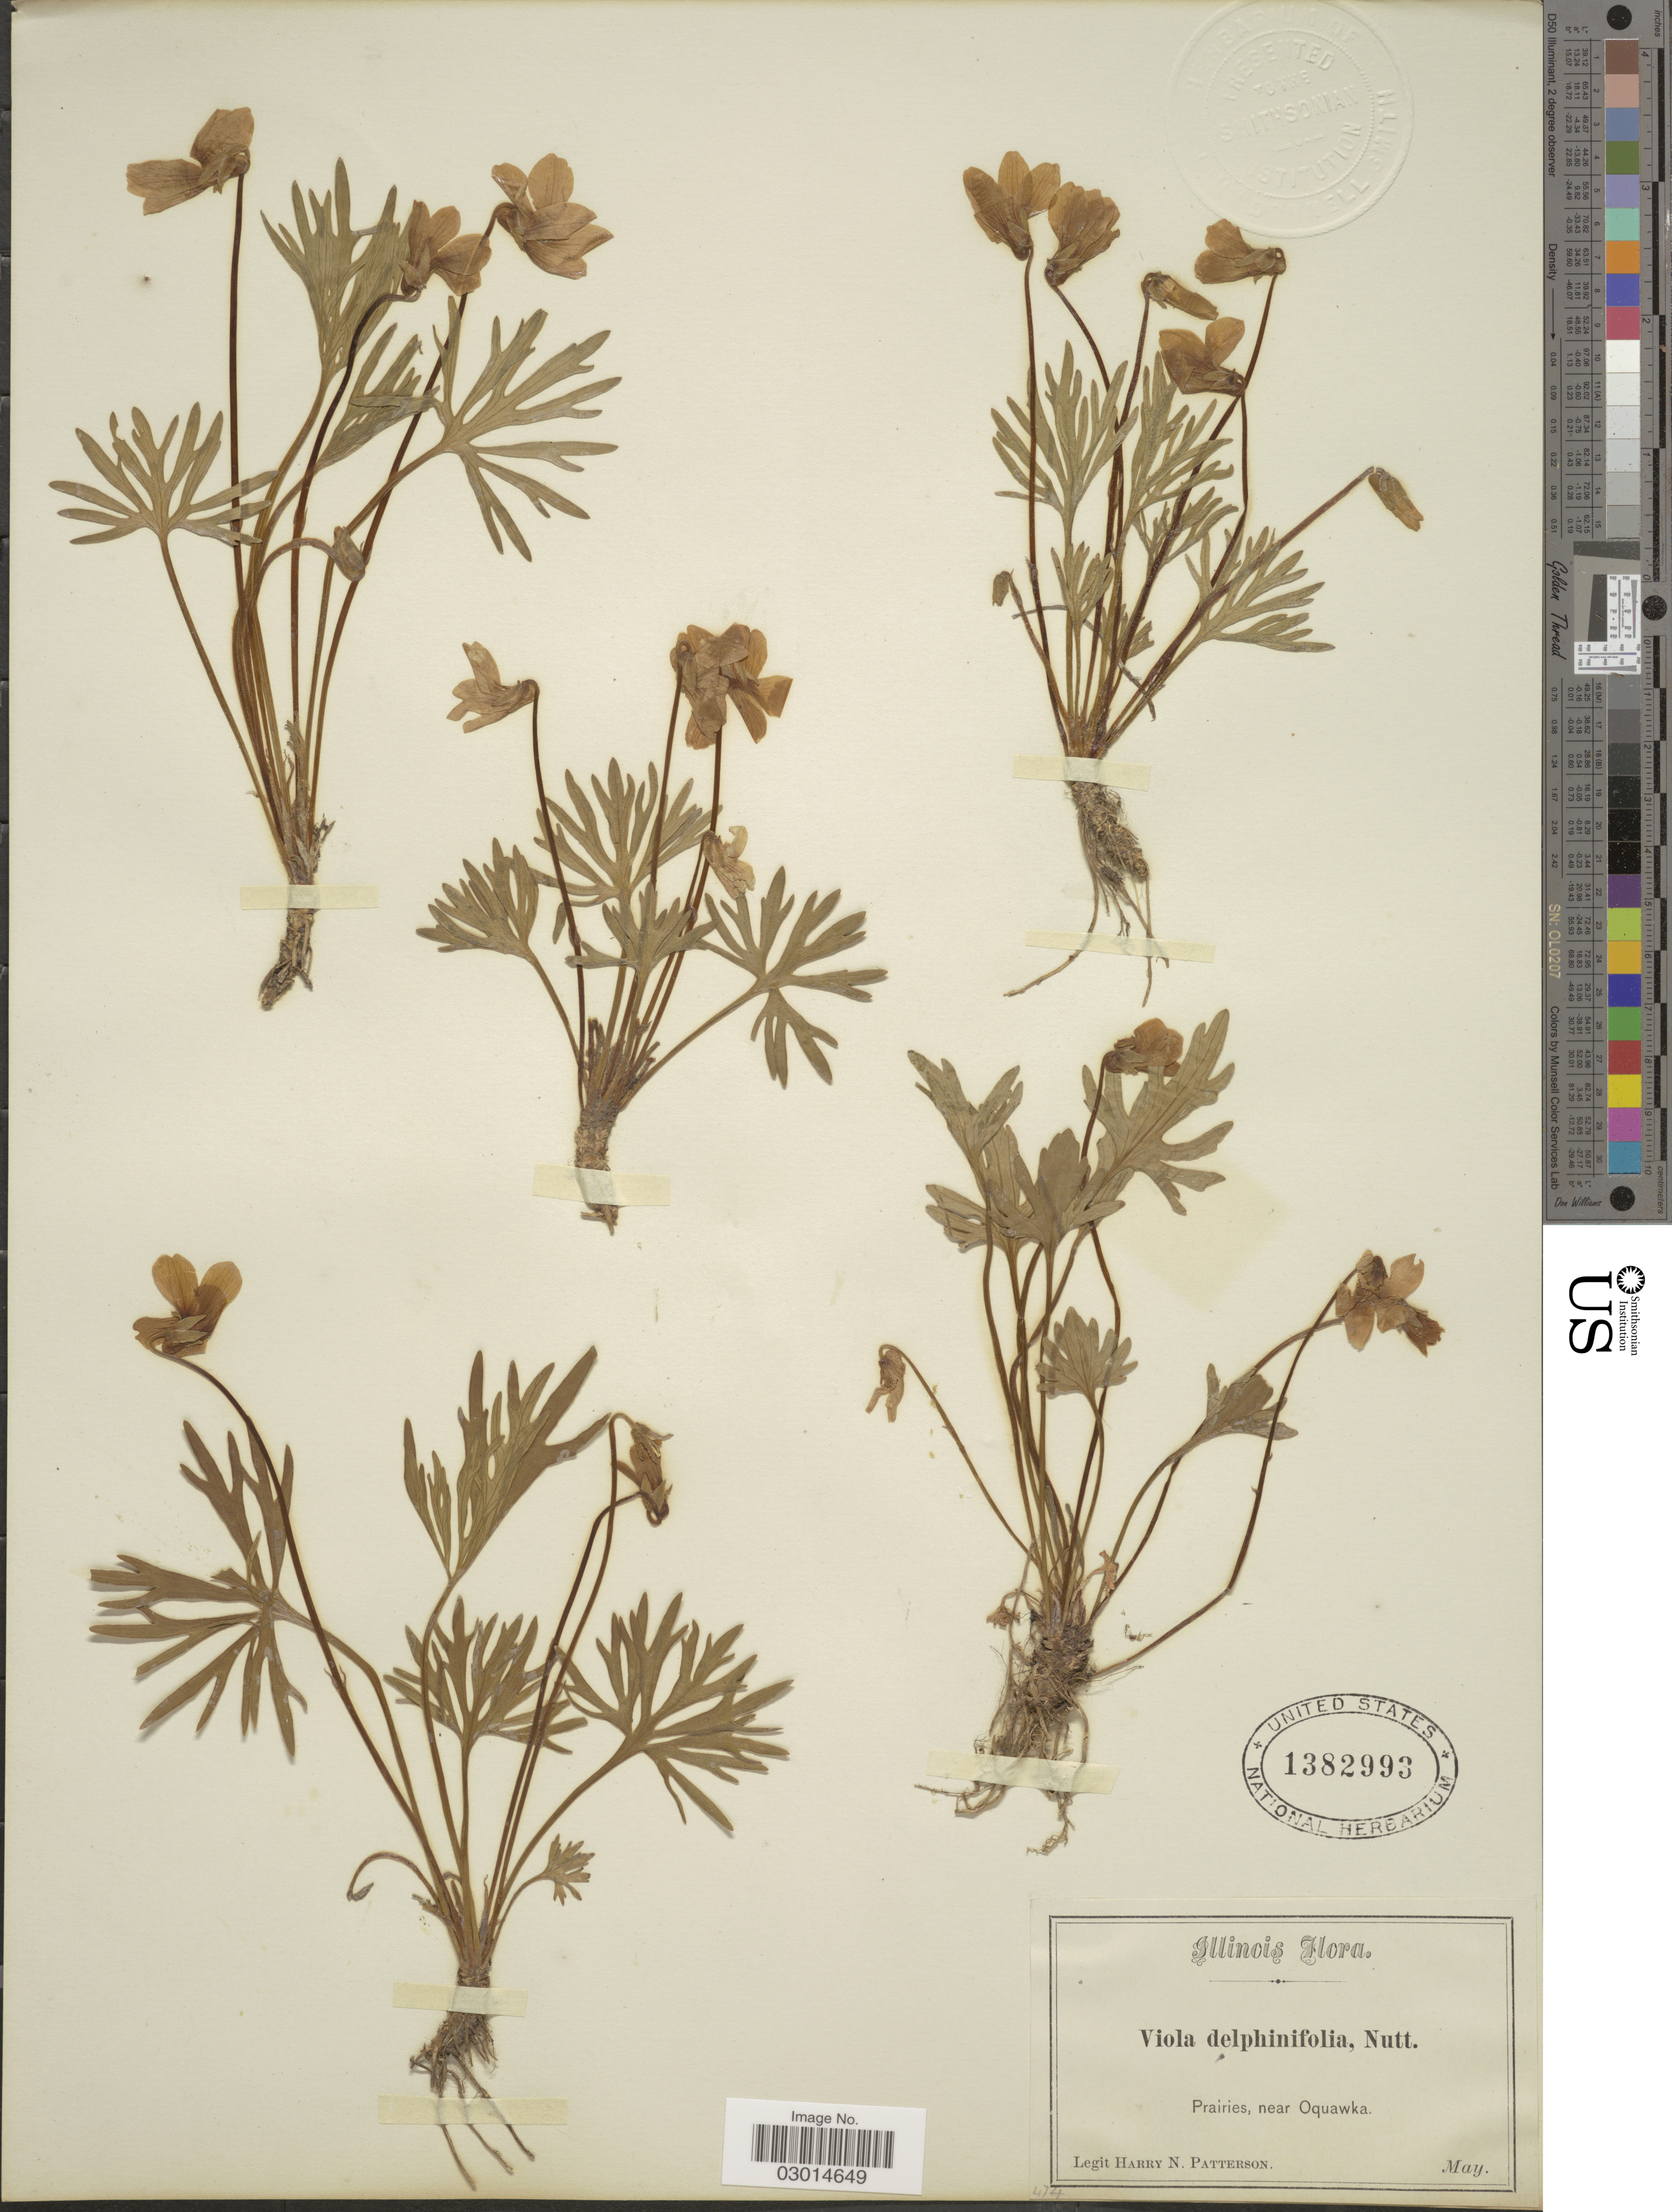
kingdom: Plantae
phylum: Tracheophyta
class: Magnoliopsida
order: Malpighiales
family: Violaceae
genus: Viola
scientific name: Viola delphiniifolia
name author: Nutt.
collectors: H. N. Patterson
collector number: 474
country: United States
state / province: Illinois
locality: Prairies, near Oquawka.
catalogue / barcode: US 1382993